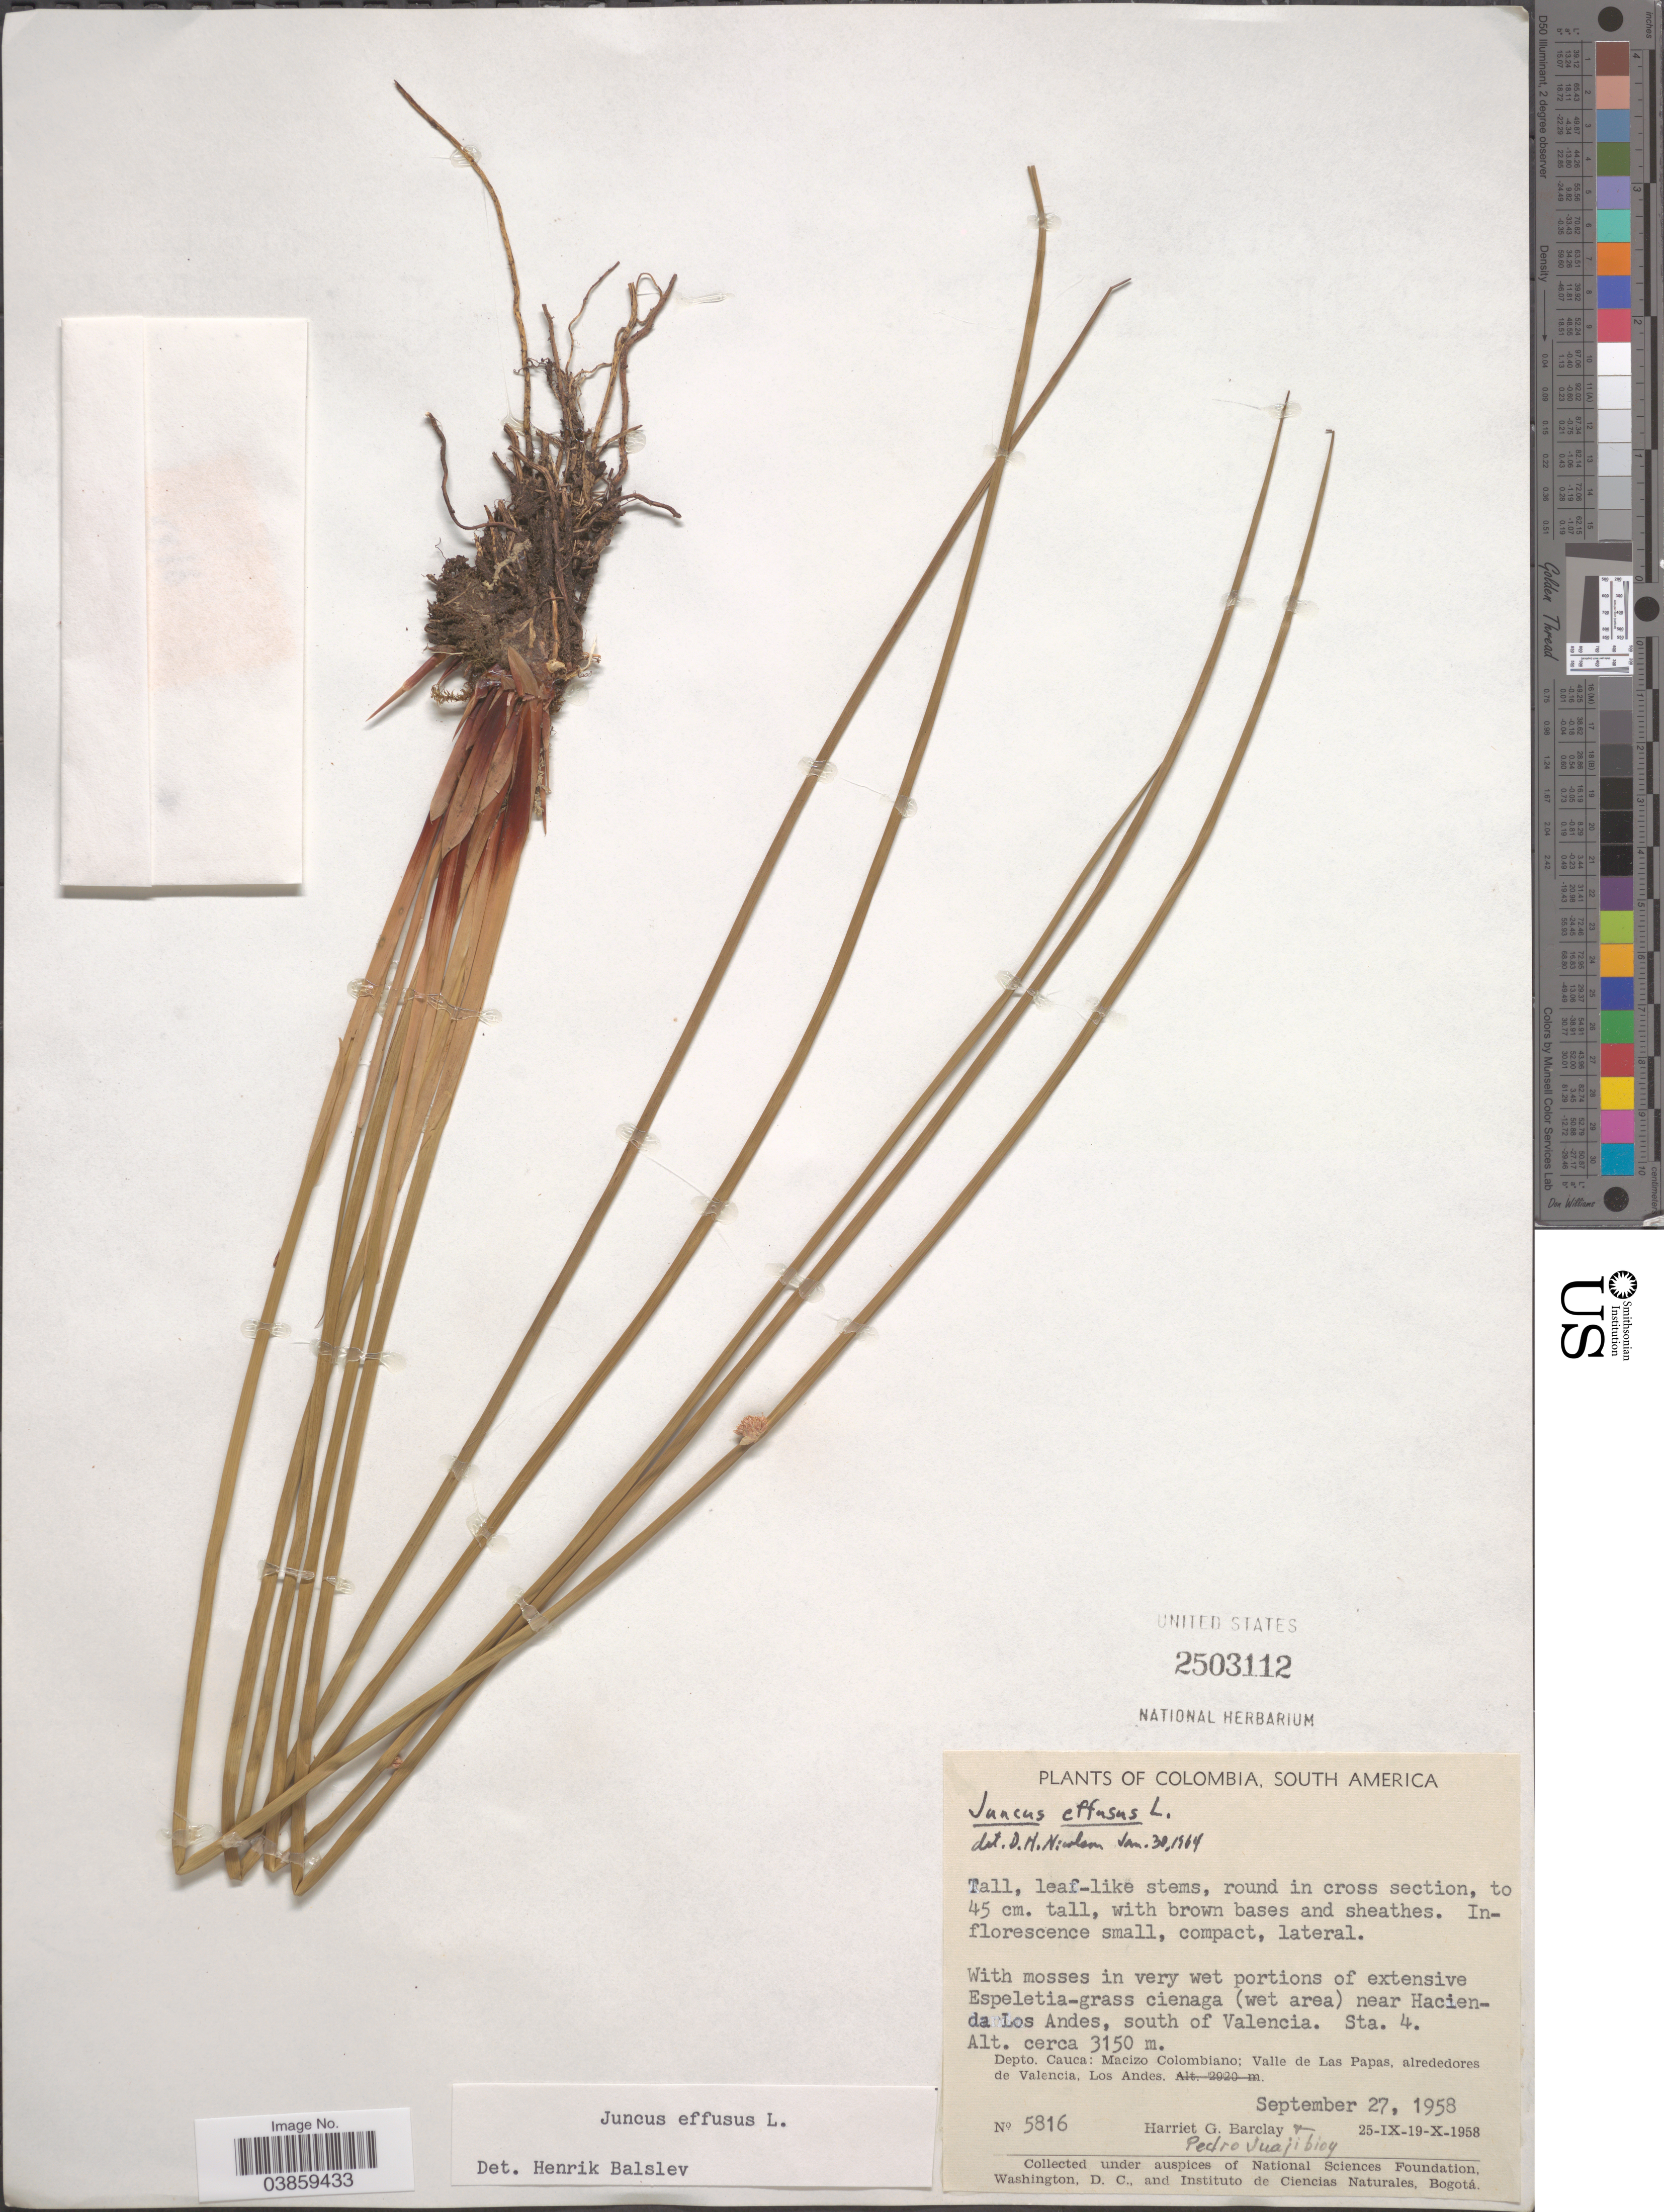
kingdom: Plantae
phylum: Tracheophyta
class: Liliopsida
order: Poales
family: Juncaceae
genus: Juncus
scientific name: Juncus effusus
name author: L.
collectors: H. G. Barclay & P. Juajibioy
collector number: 5816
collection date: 1958-09-27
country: Colombia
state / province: Cauca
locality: Near Hacienda Los Andes, south of Valencia. Sta. 4. Depto. Cauca: Macizo Colombiano; Valley de Las Papas, alrededores de Valencia, Los Andes.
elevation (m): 3150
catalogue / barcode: US 2503112